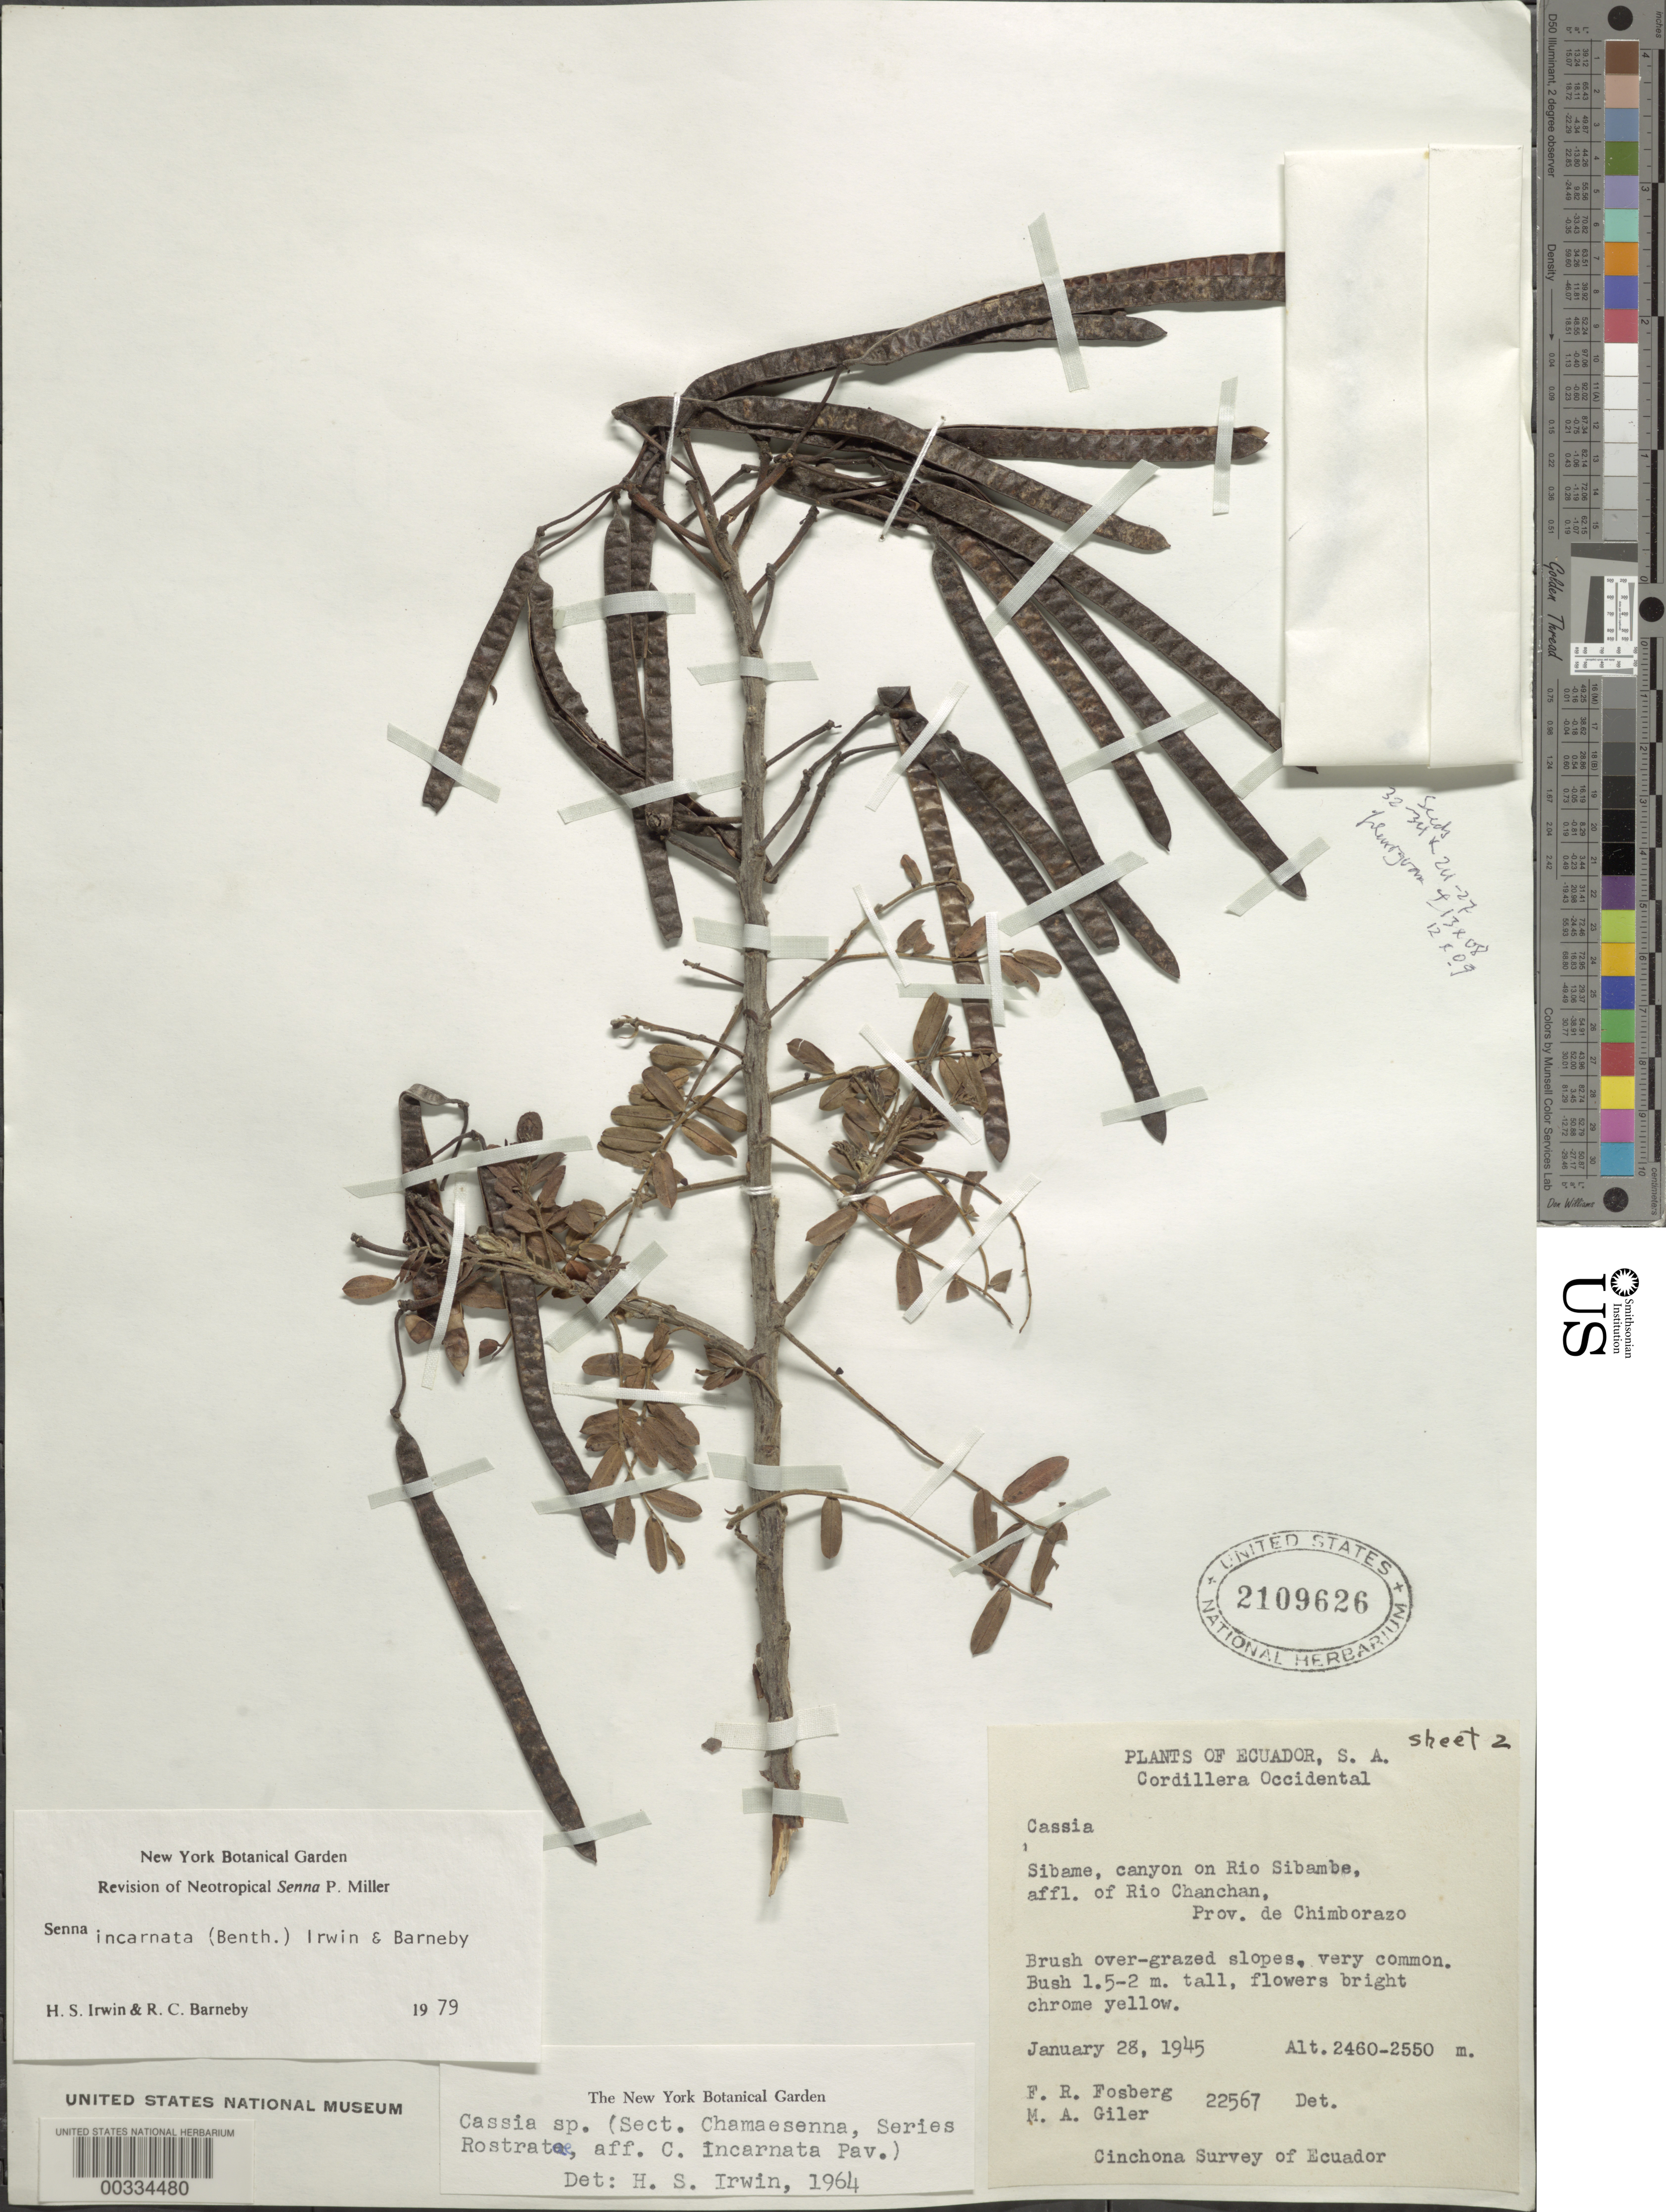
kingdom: Plantae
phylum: Tracheophyta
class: Magnoliopsida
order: Fabales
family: Fabaceae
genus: Senna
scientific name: Senna incarnata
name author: (Pav. ex Benth.) H.S. Irwin & Barneby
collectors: F. R. Fosberg & M. Giler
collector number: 22567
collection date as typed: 28 Jan 1945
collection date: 1945-01-28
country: Ecuador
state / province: Chimborazo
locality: Sibambe, canyon on Rio Sibambe, affl. of Rio Chanchan; Cordillera Occidental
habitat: Brush over-grazed slopes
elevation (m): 2460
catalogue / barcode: US 2109626